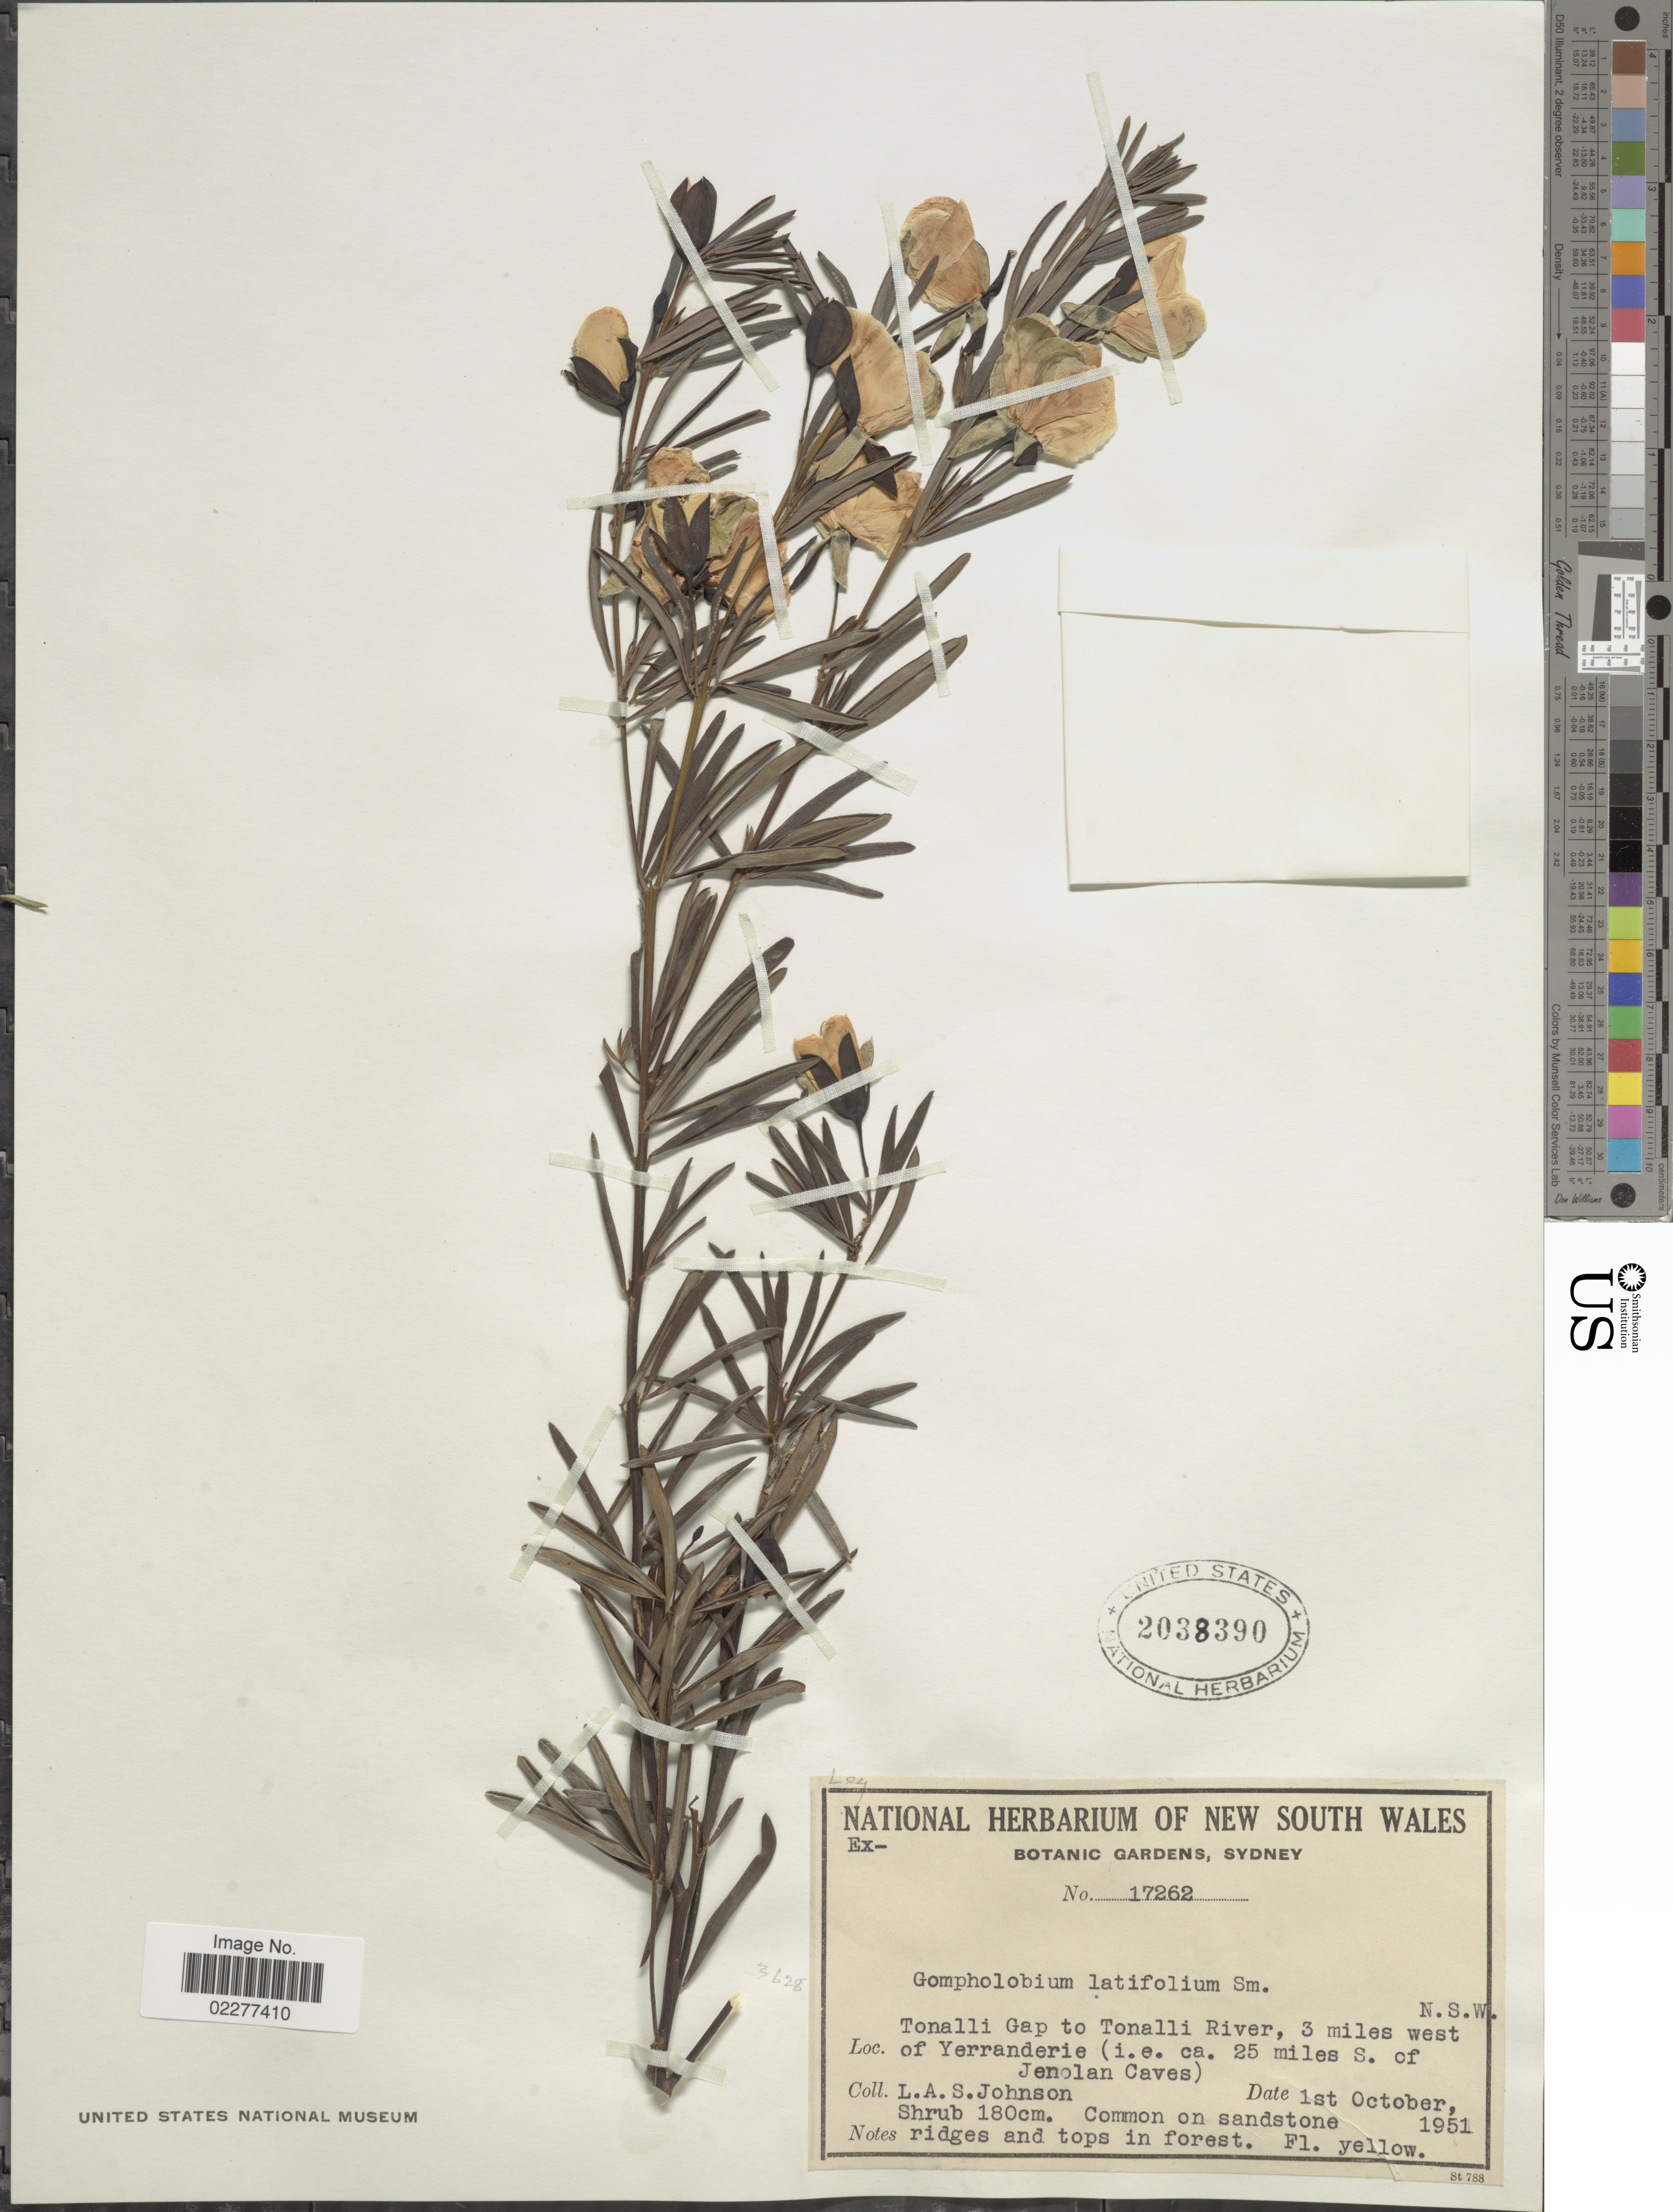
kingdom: Plantae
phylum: Tracheophyta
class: Magnoliopsida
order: Fabales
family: Fabaceae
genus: Gompholobium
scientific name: Gompholobium latifolium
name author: Sm.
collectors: L. A. S. Johnson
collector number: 17262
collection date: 1951-10-01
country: Australia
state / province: New South Wales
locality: Tonalli Gape River, 3 miles west of Yerranderie (i.e. ca. 25 miles S. of Jenolan Caves)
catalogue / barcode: US 2038390